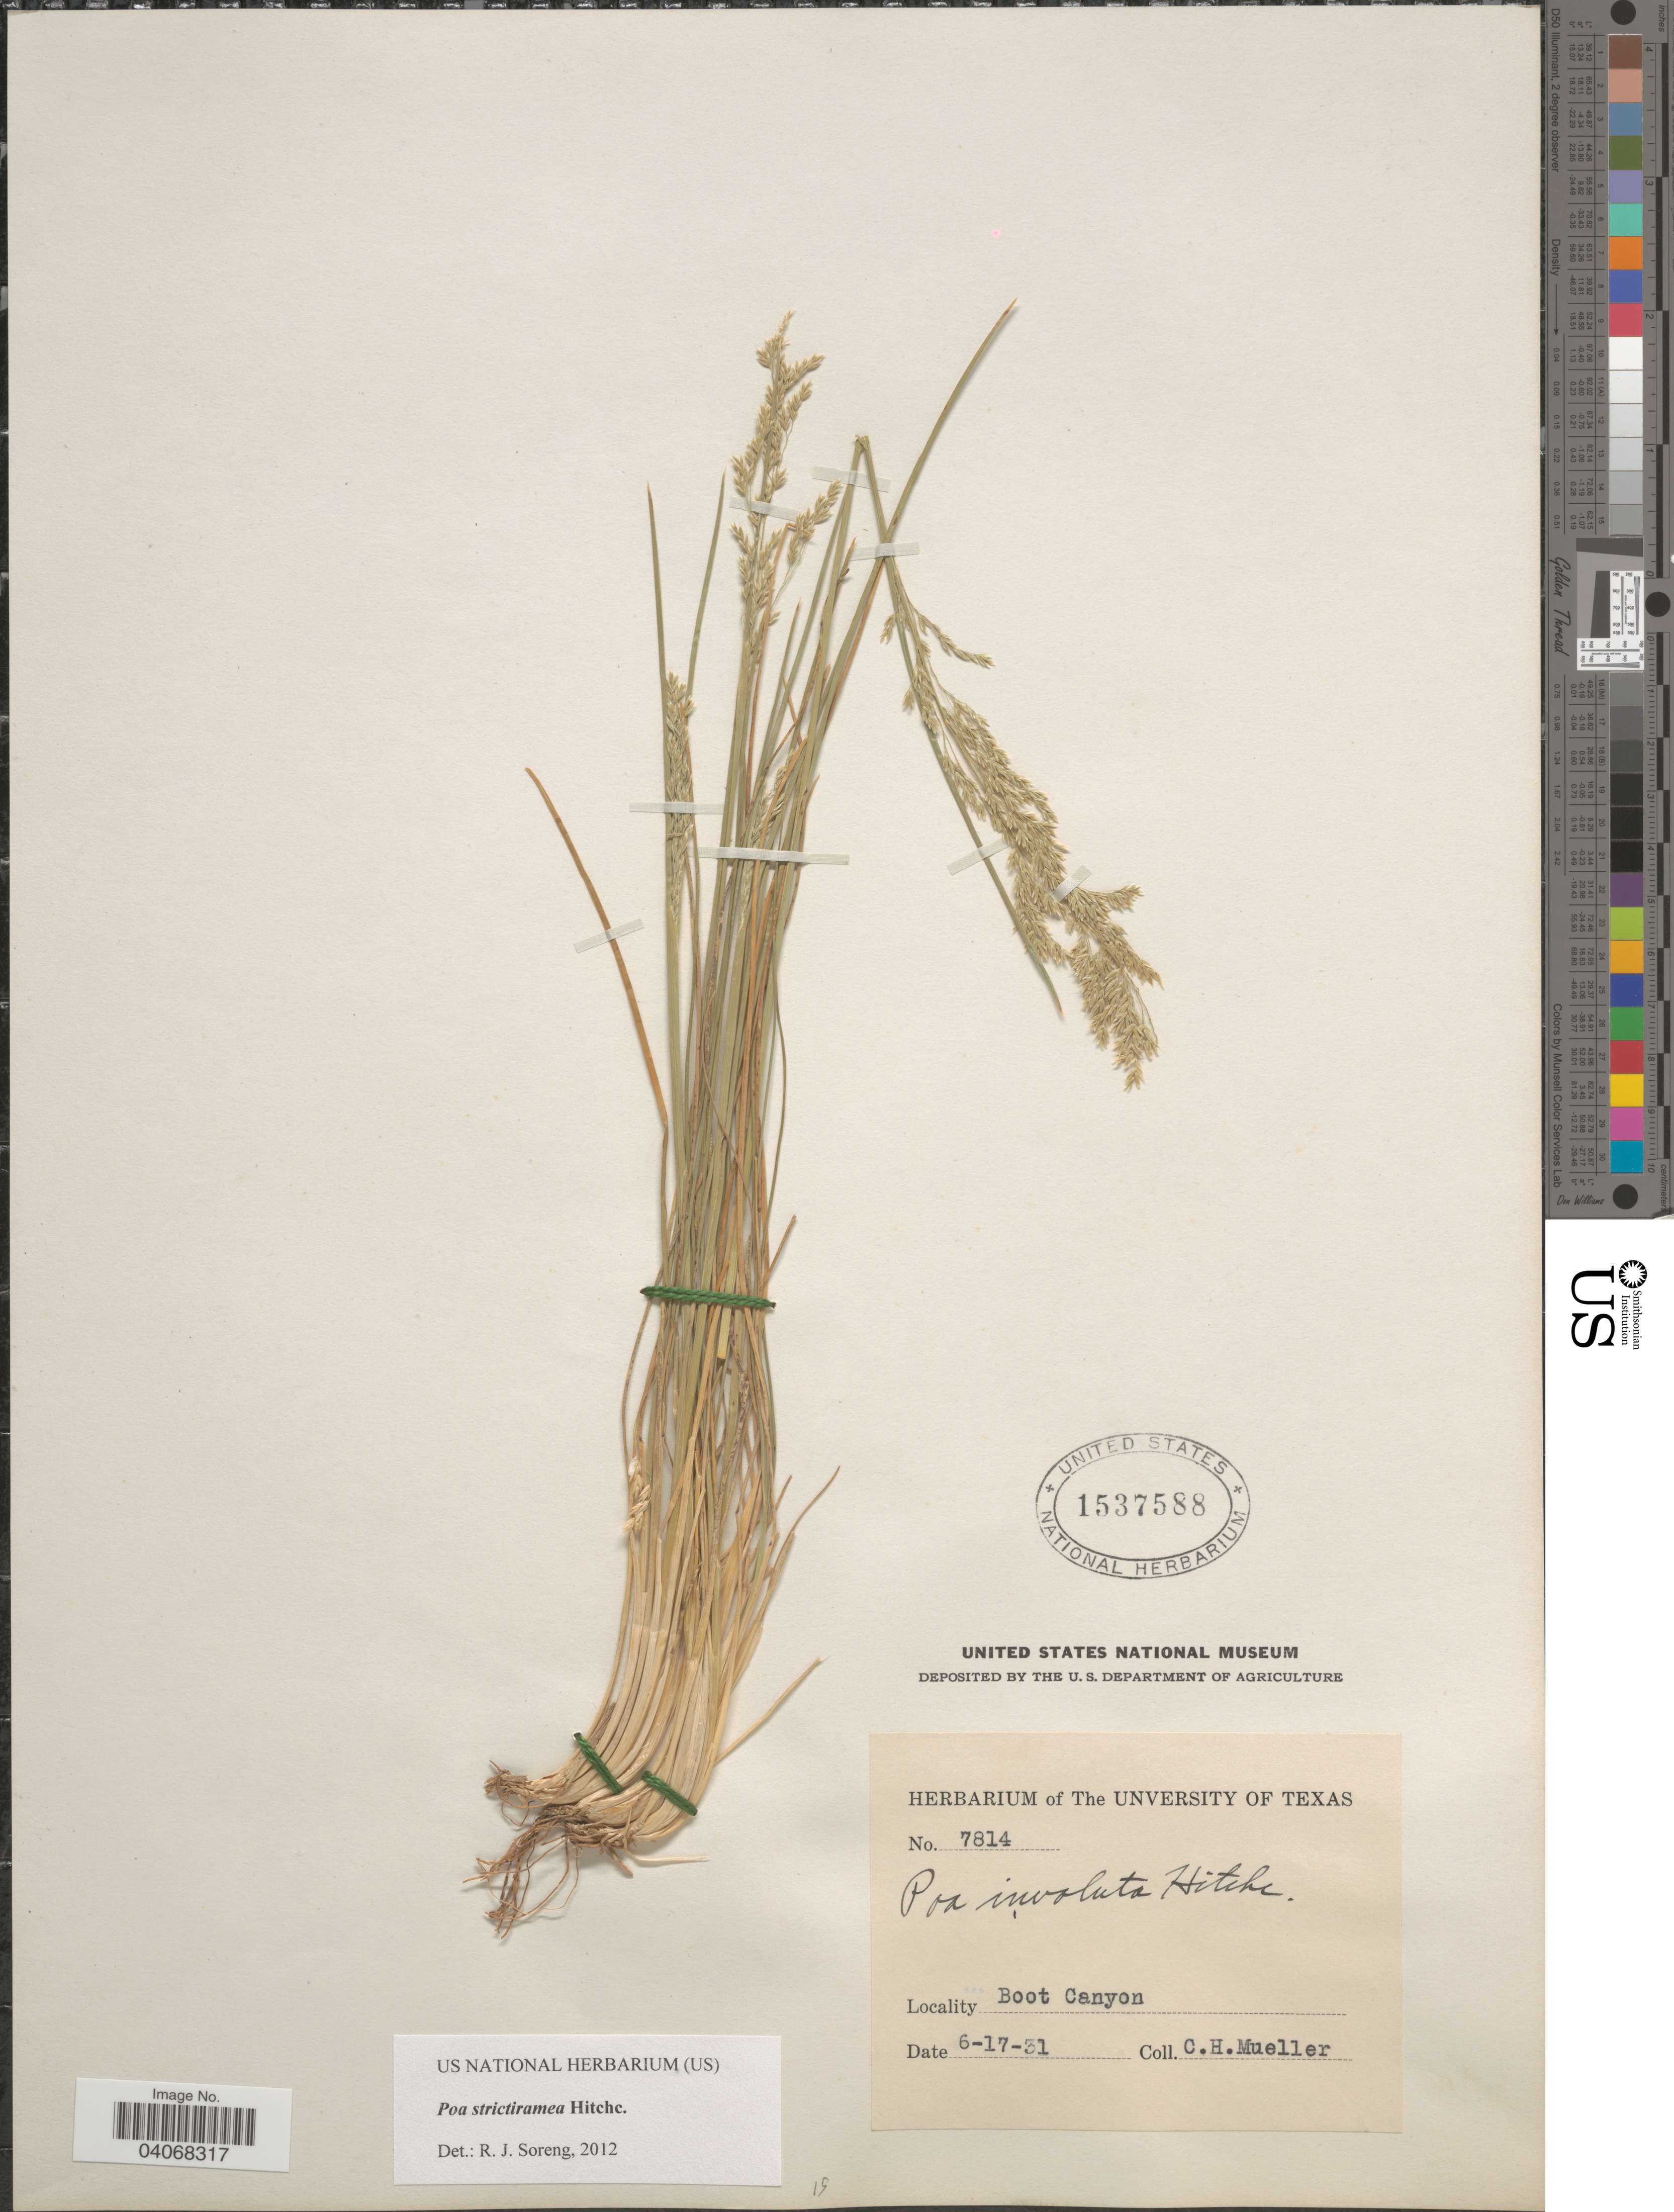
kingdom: Plantae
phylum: Tracheophyta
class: Liliopsida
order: Poales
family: Poaceae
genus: Poa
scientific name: Poa strictiramea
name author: Hitchc.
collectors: C. H. Mueller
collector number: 7814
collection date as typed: Transcribed d/m/y: 17/6/31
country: United States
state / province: Texas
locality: Boot Canyon.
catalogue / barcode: US 1537588